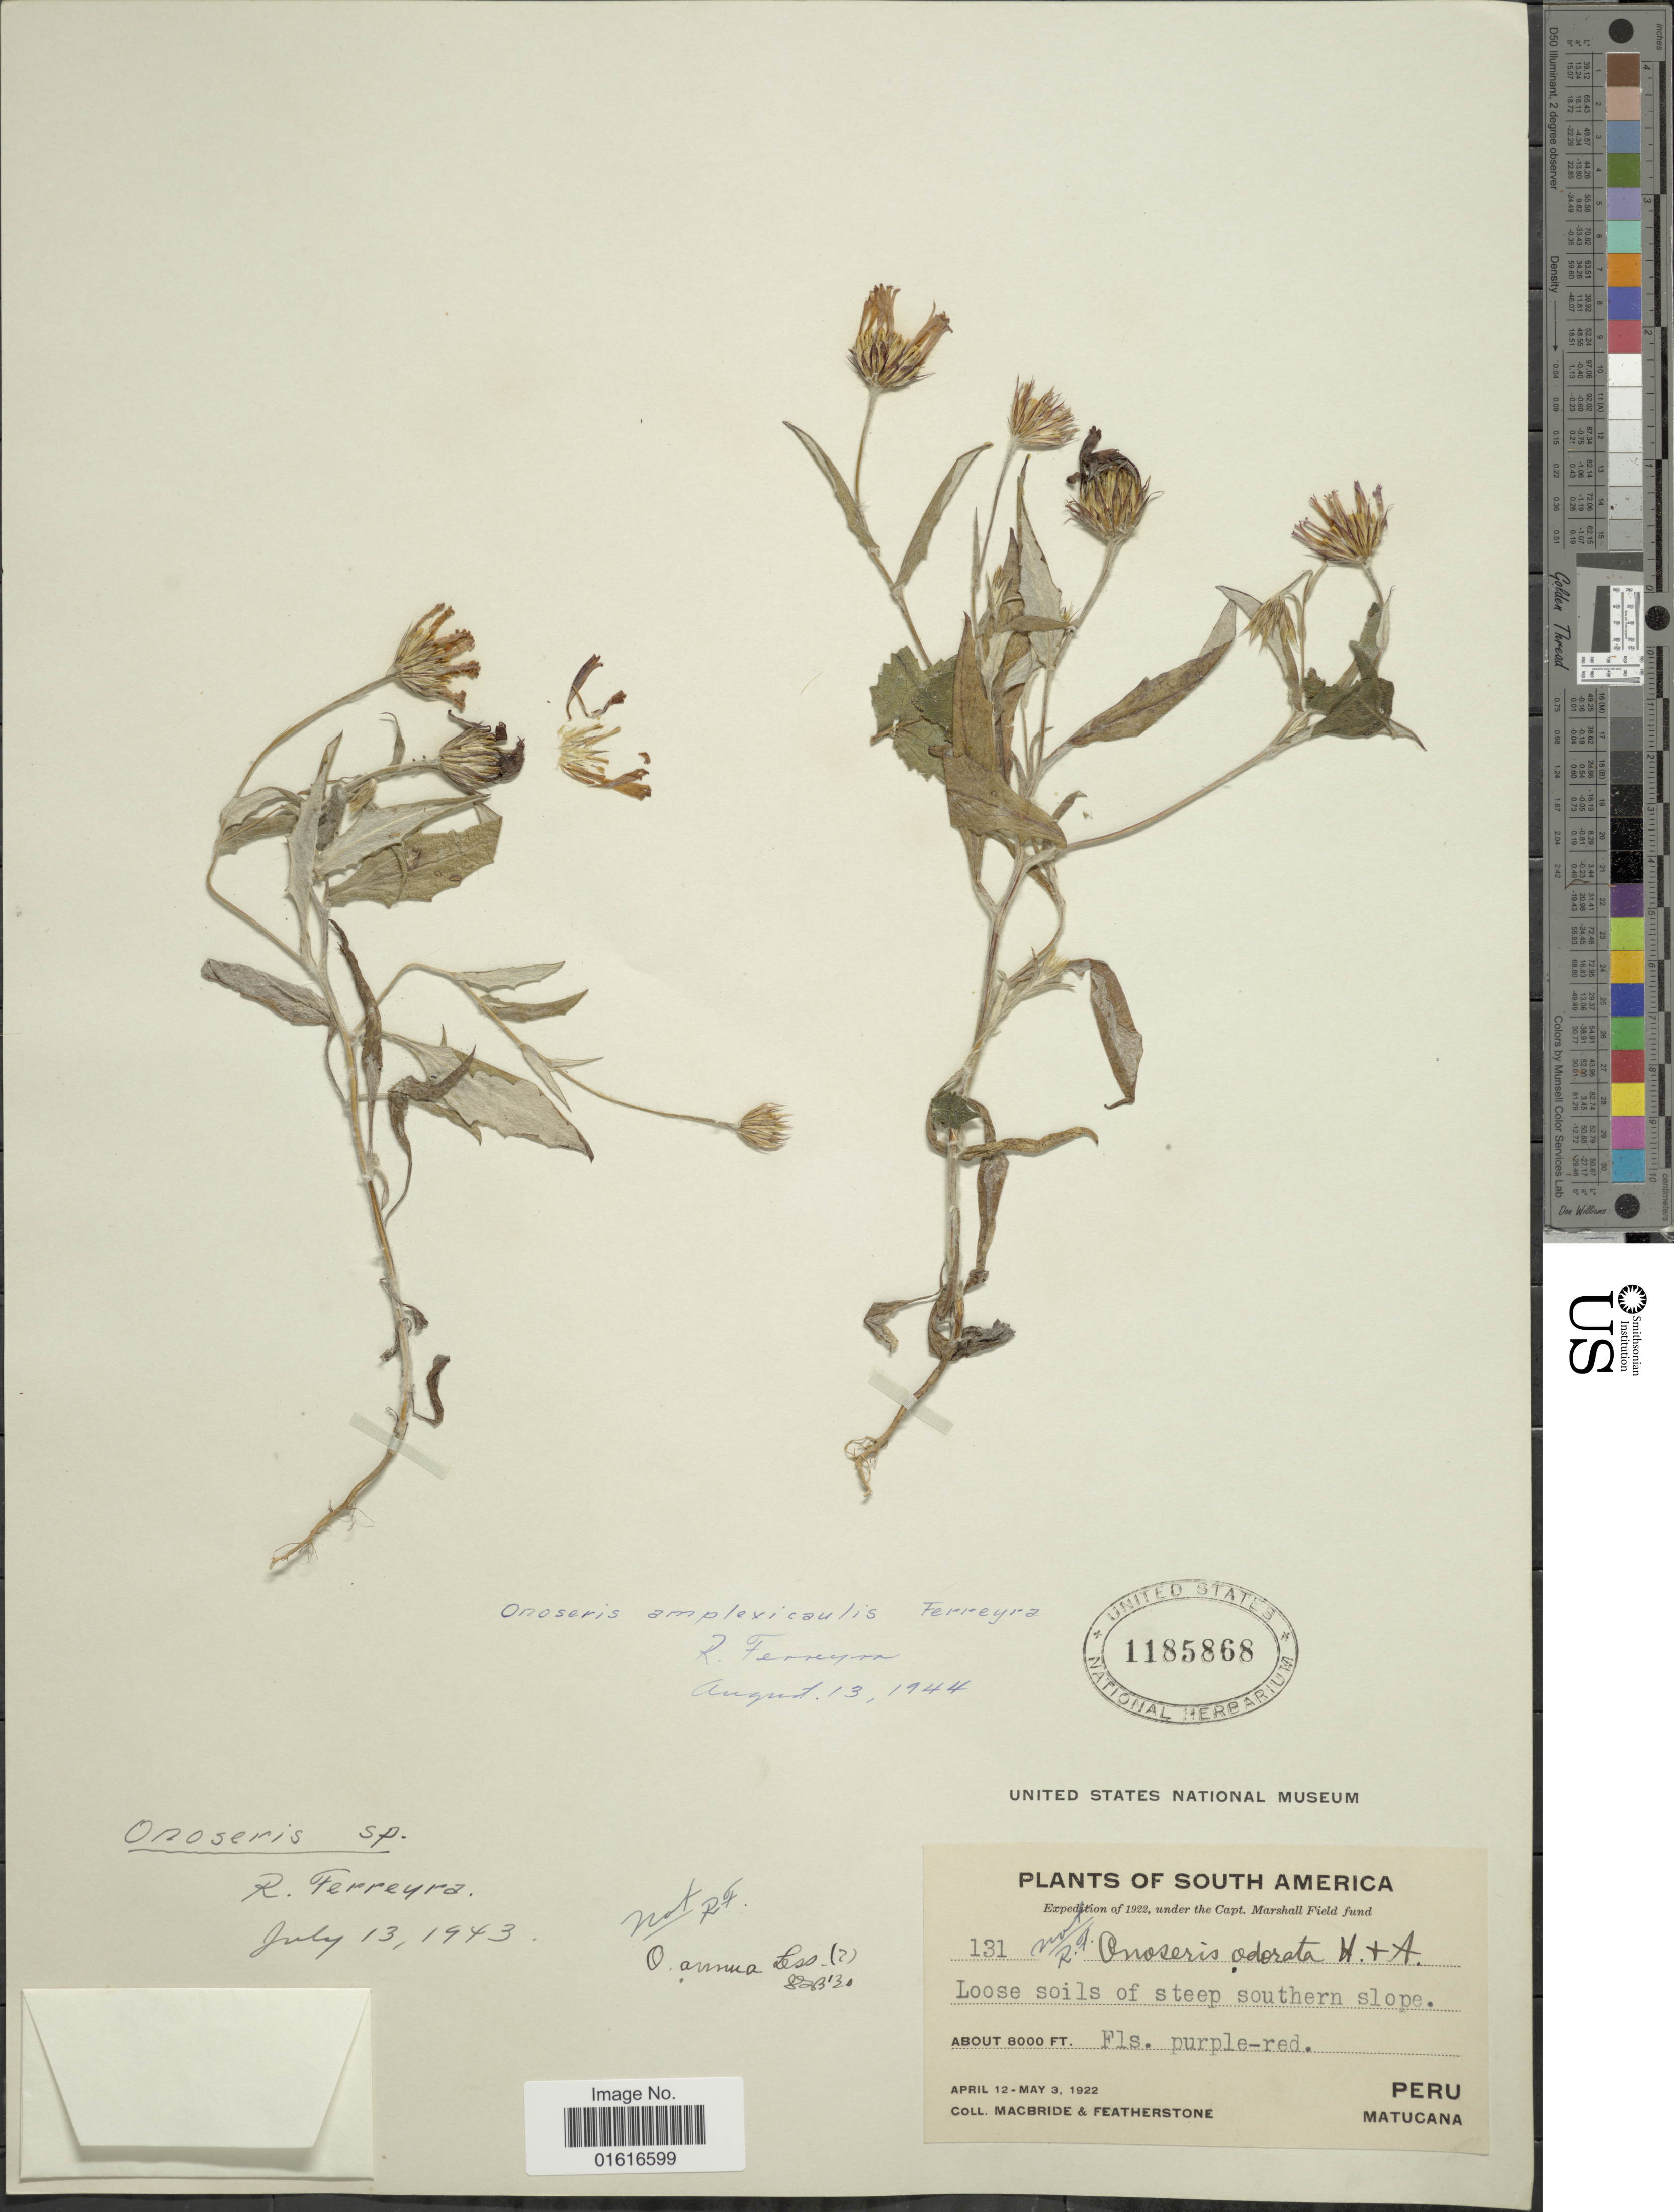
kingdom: Plantae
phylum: Tracheophyta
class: Magnoliopsida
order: Asterales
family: Asteraceae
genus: Onoseris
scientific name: Onoseris amplexicaulis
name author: Ferreyra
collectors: Macbride, -- & -. Featherstone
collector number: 131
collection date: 1922-04-12/1922-05-03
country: Peru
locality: Matucana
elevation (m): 2438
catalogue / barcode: US 1185868